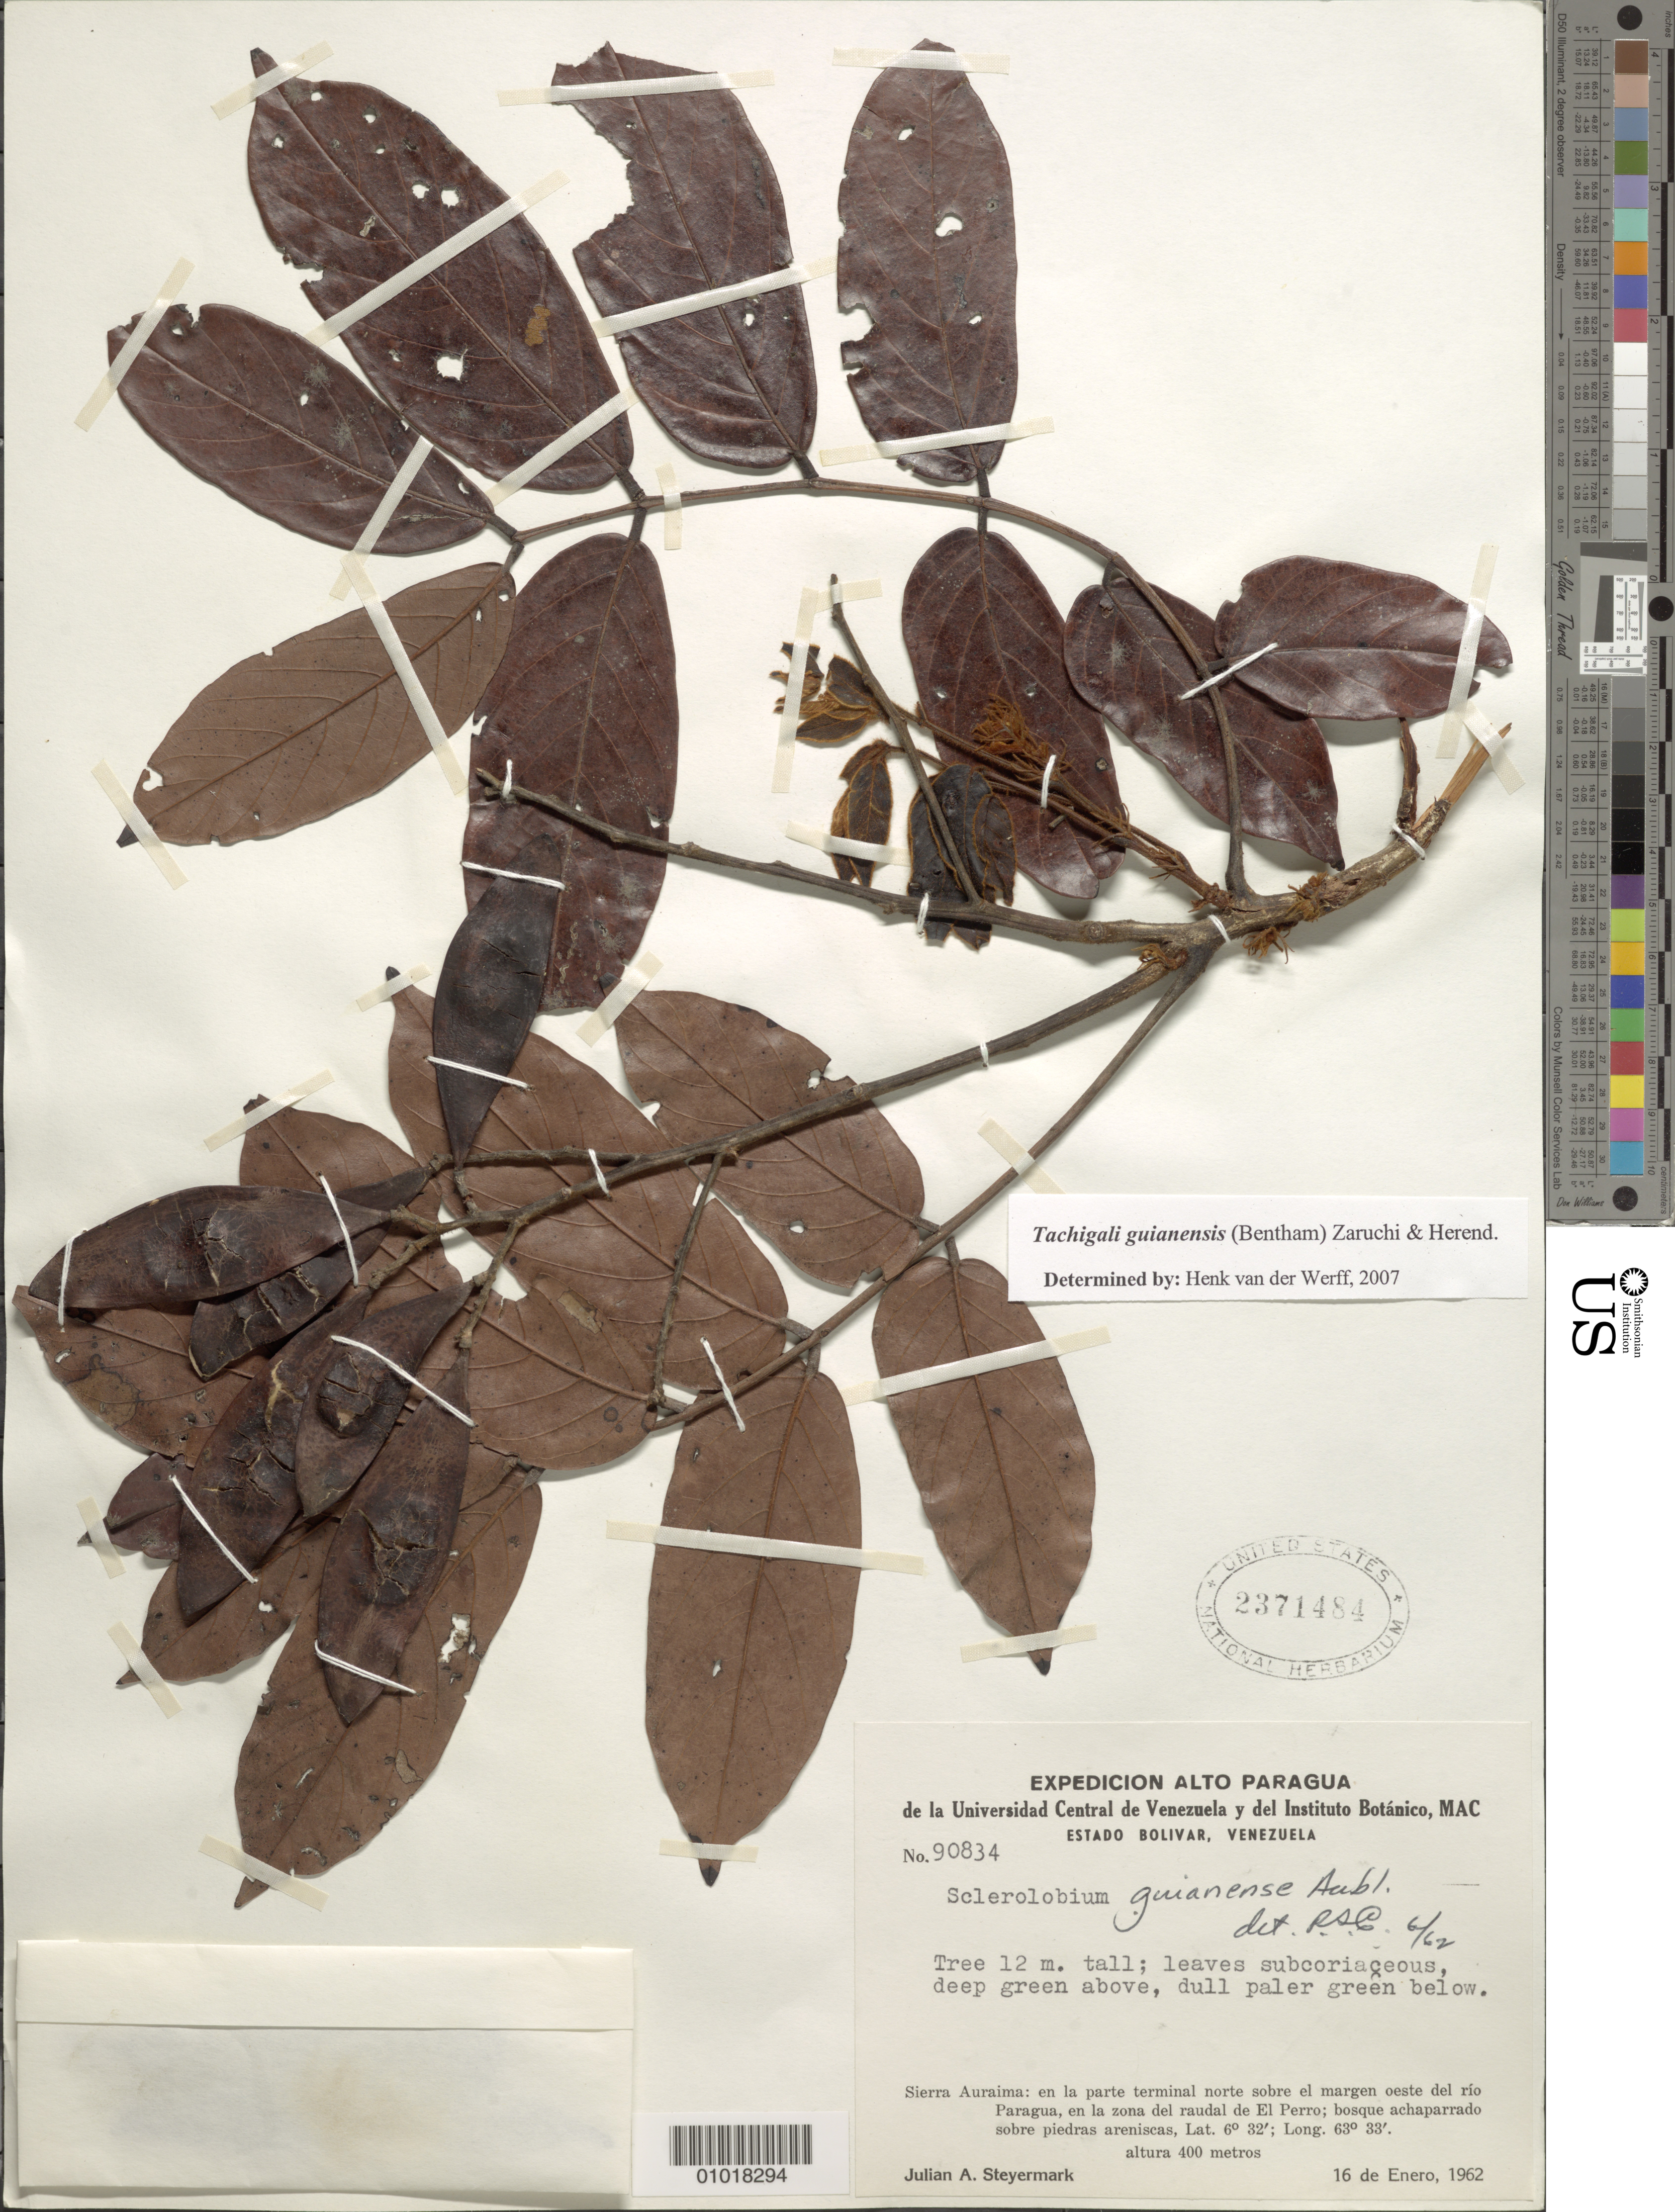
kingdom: Plantae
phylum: Tracheophyta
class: Magnoliopsida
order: Fabales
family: Fabaceae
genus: Tachigali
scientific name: Tachigali guianensis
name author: (Benth.) Zarucchi & Herend.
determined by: van der Werff, H., (MO), Missouri Botanical Garden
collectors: J. Steyermark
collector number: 90834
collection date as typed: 16-Jan-62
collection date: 1962-01-16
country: Venezuela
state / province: Bolívar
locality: Sierra Auraima, parte terminal norte sobre el margen W of Río Paragua, en la zona del raudal de El Perro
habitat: Bosque achaparrado sobre piedras areniscas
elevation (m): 400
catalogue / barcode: US 2371484